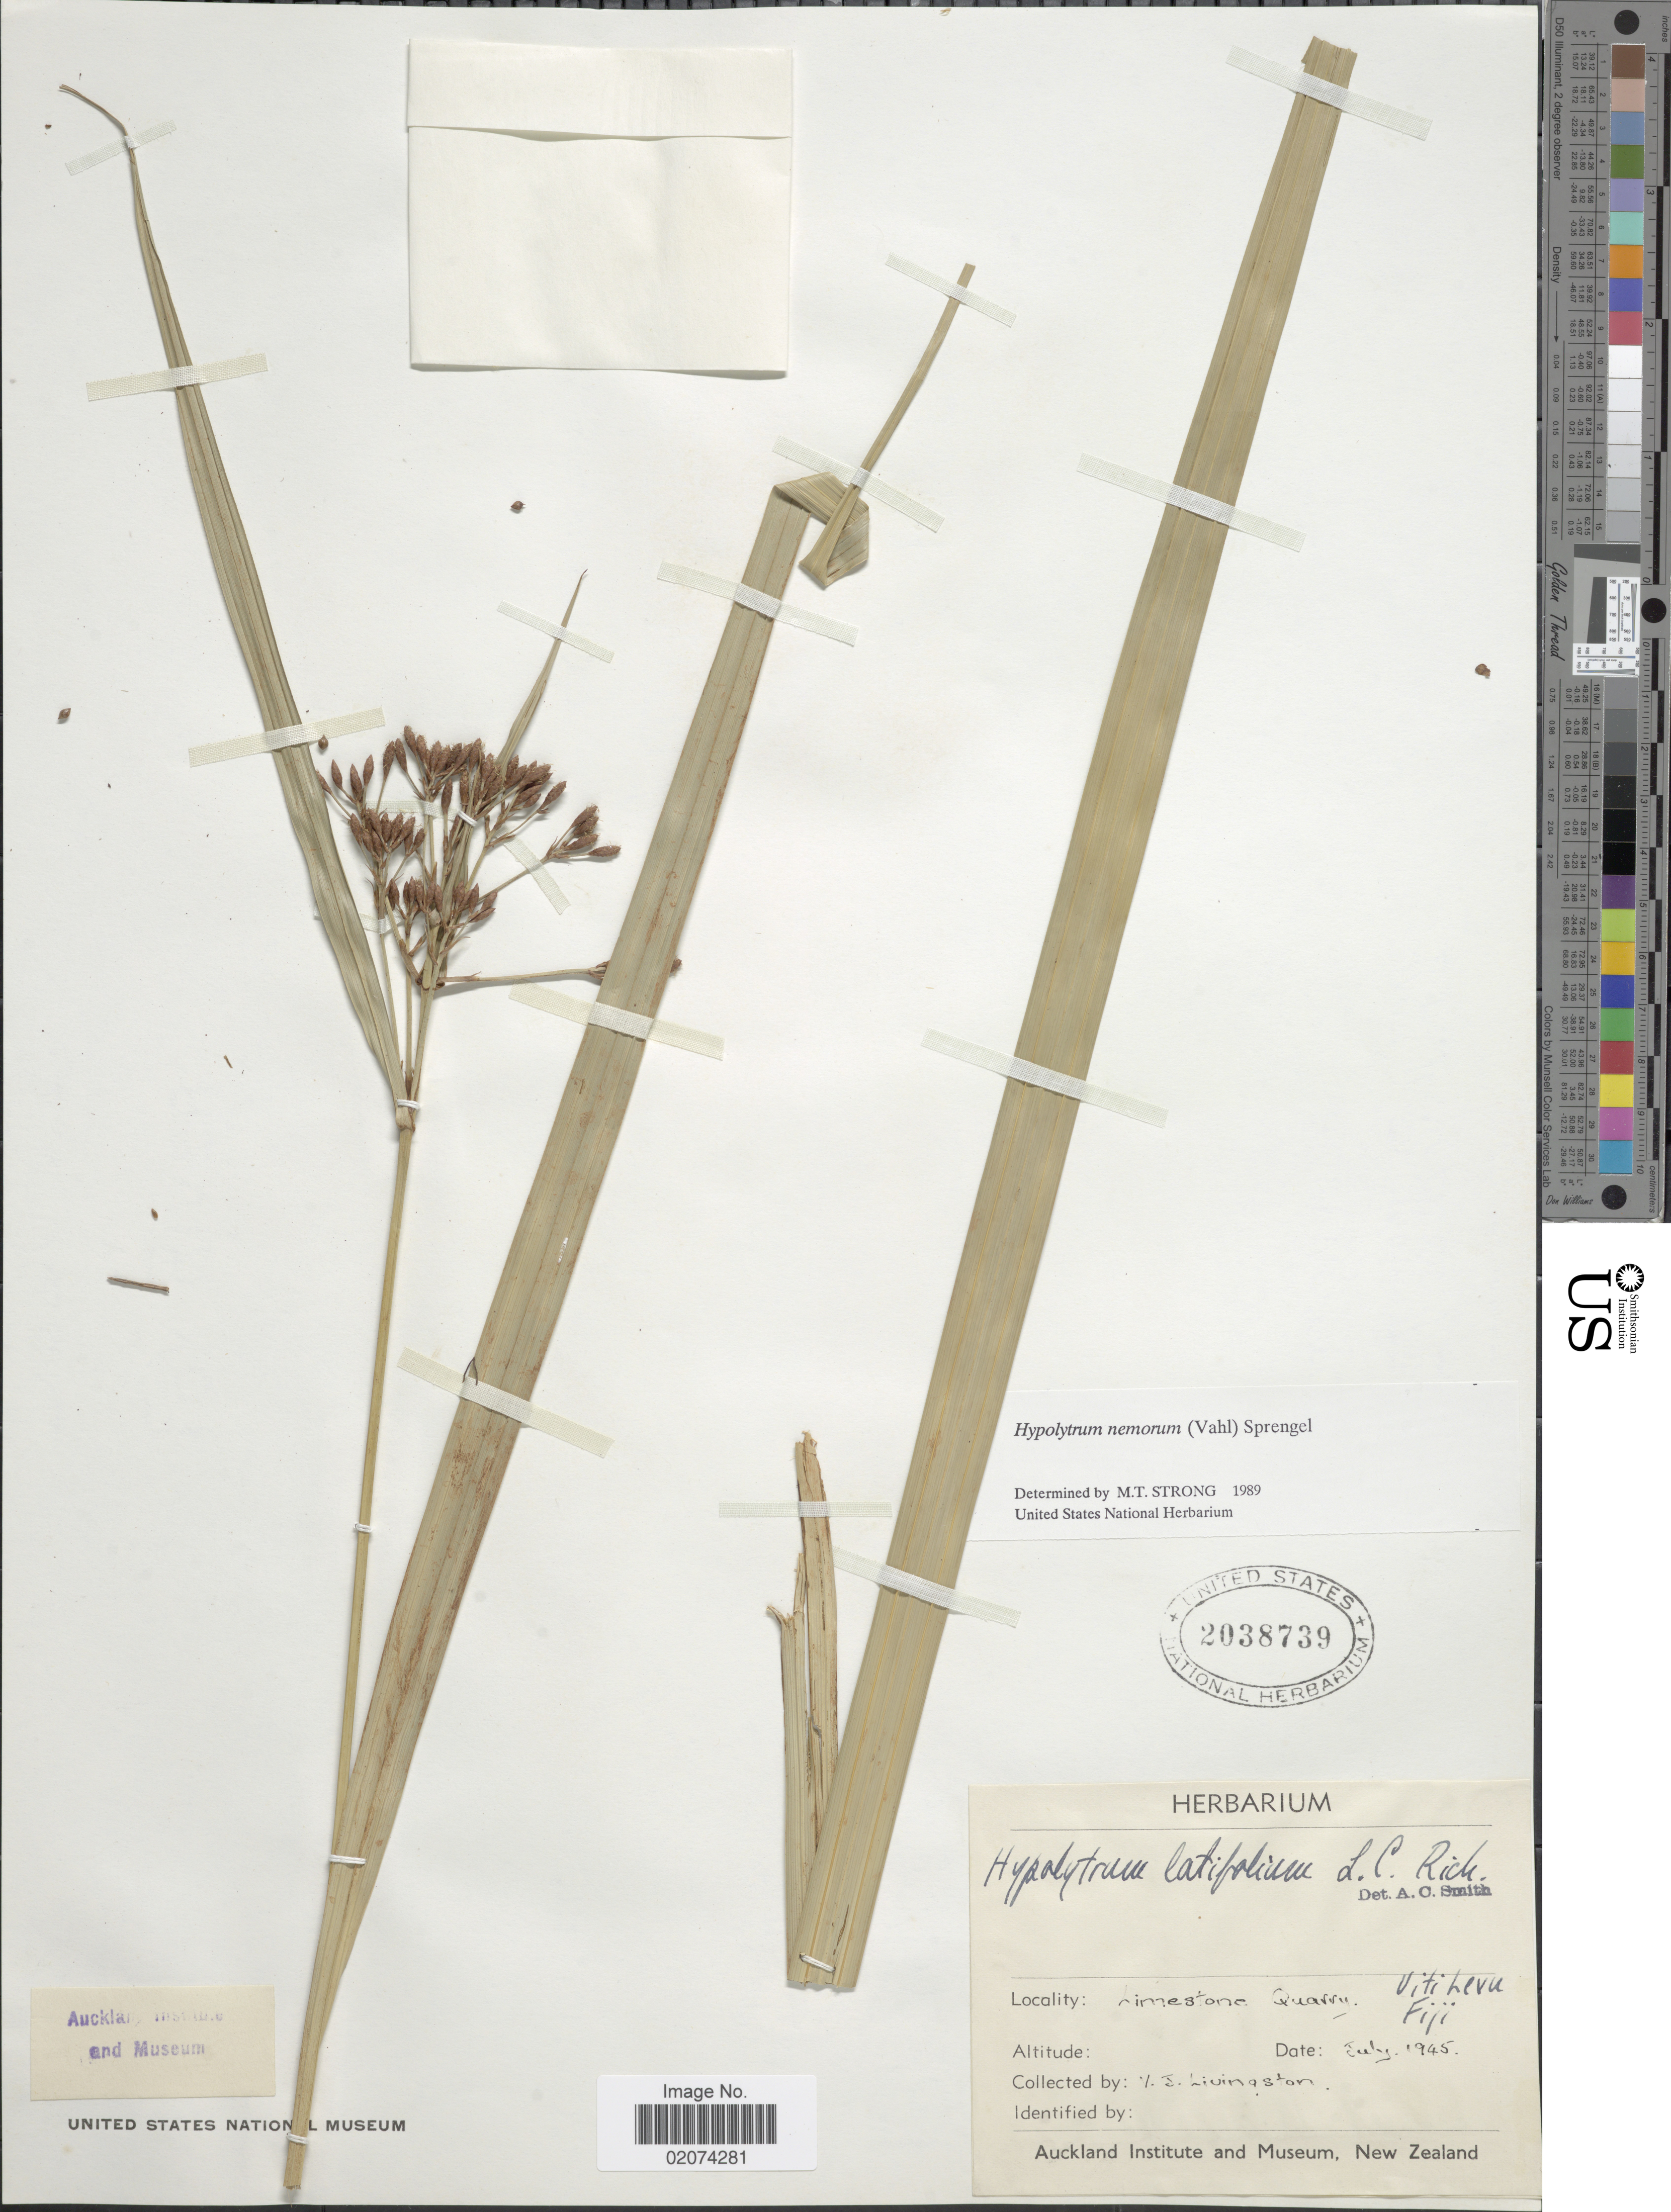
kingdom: Plantae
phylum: Tracheophyta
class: Liliopsida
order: Poales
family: Cyperaceae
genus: Hypolytrum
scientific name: Hypolytrum nemorum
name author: (Vahl) Spreng.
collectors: V. Livingston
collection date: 1945-07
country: Fiji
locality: Viti Levu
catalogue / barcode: US 2038739